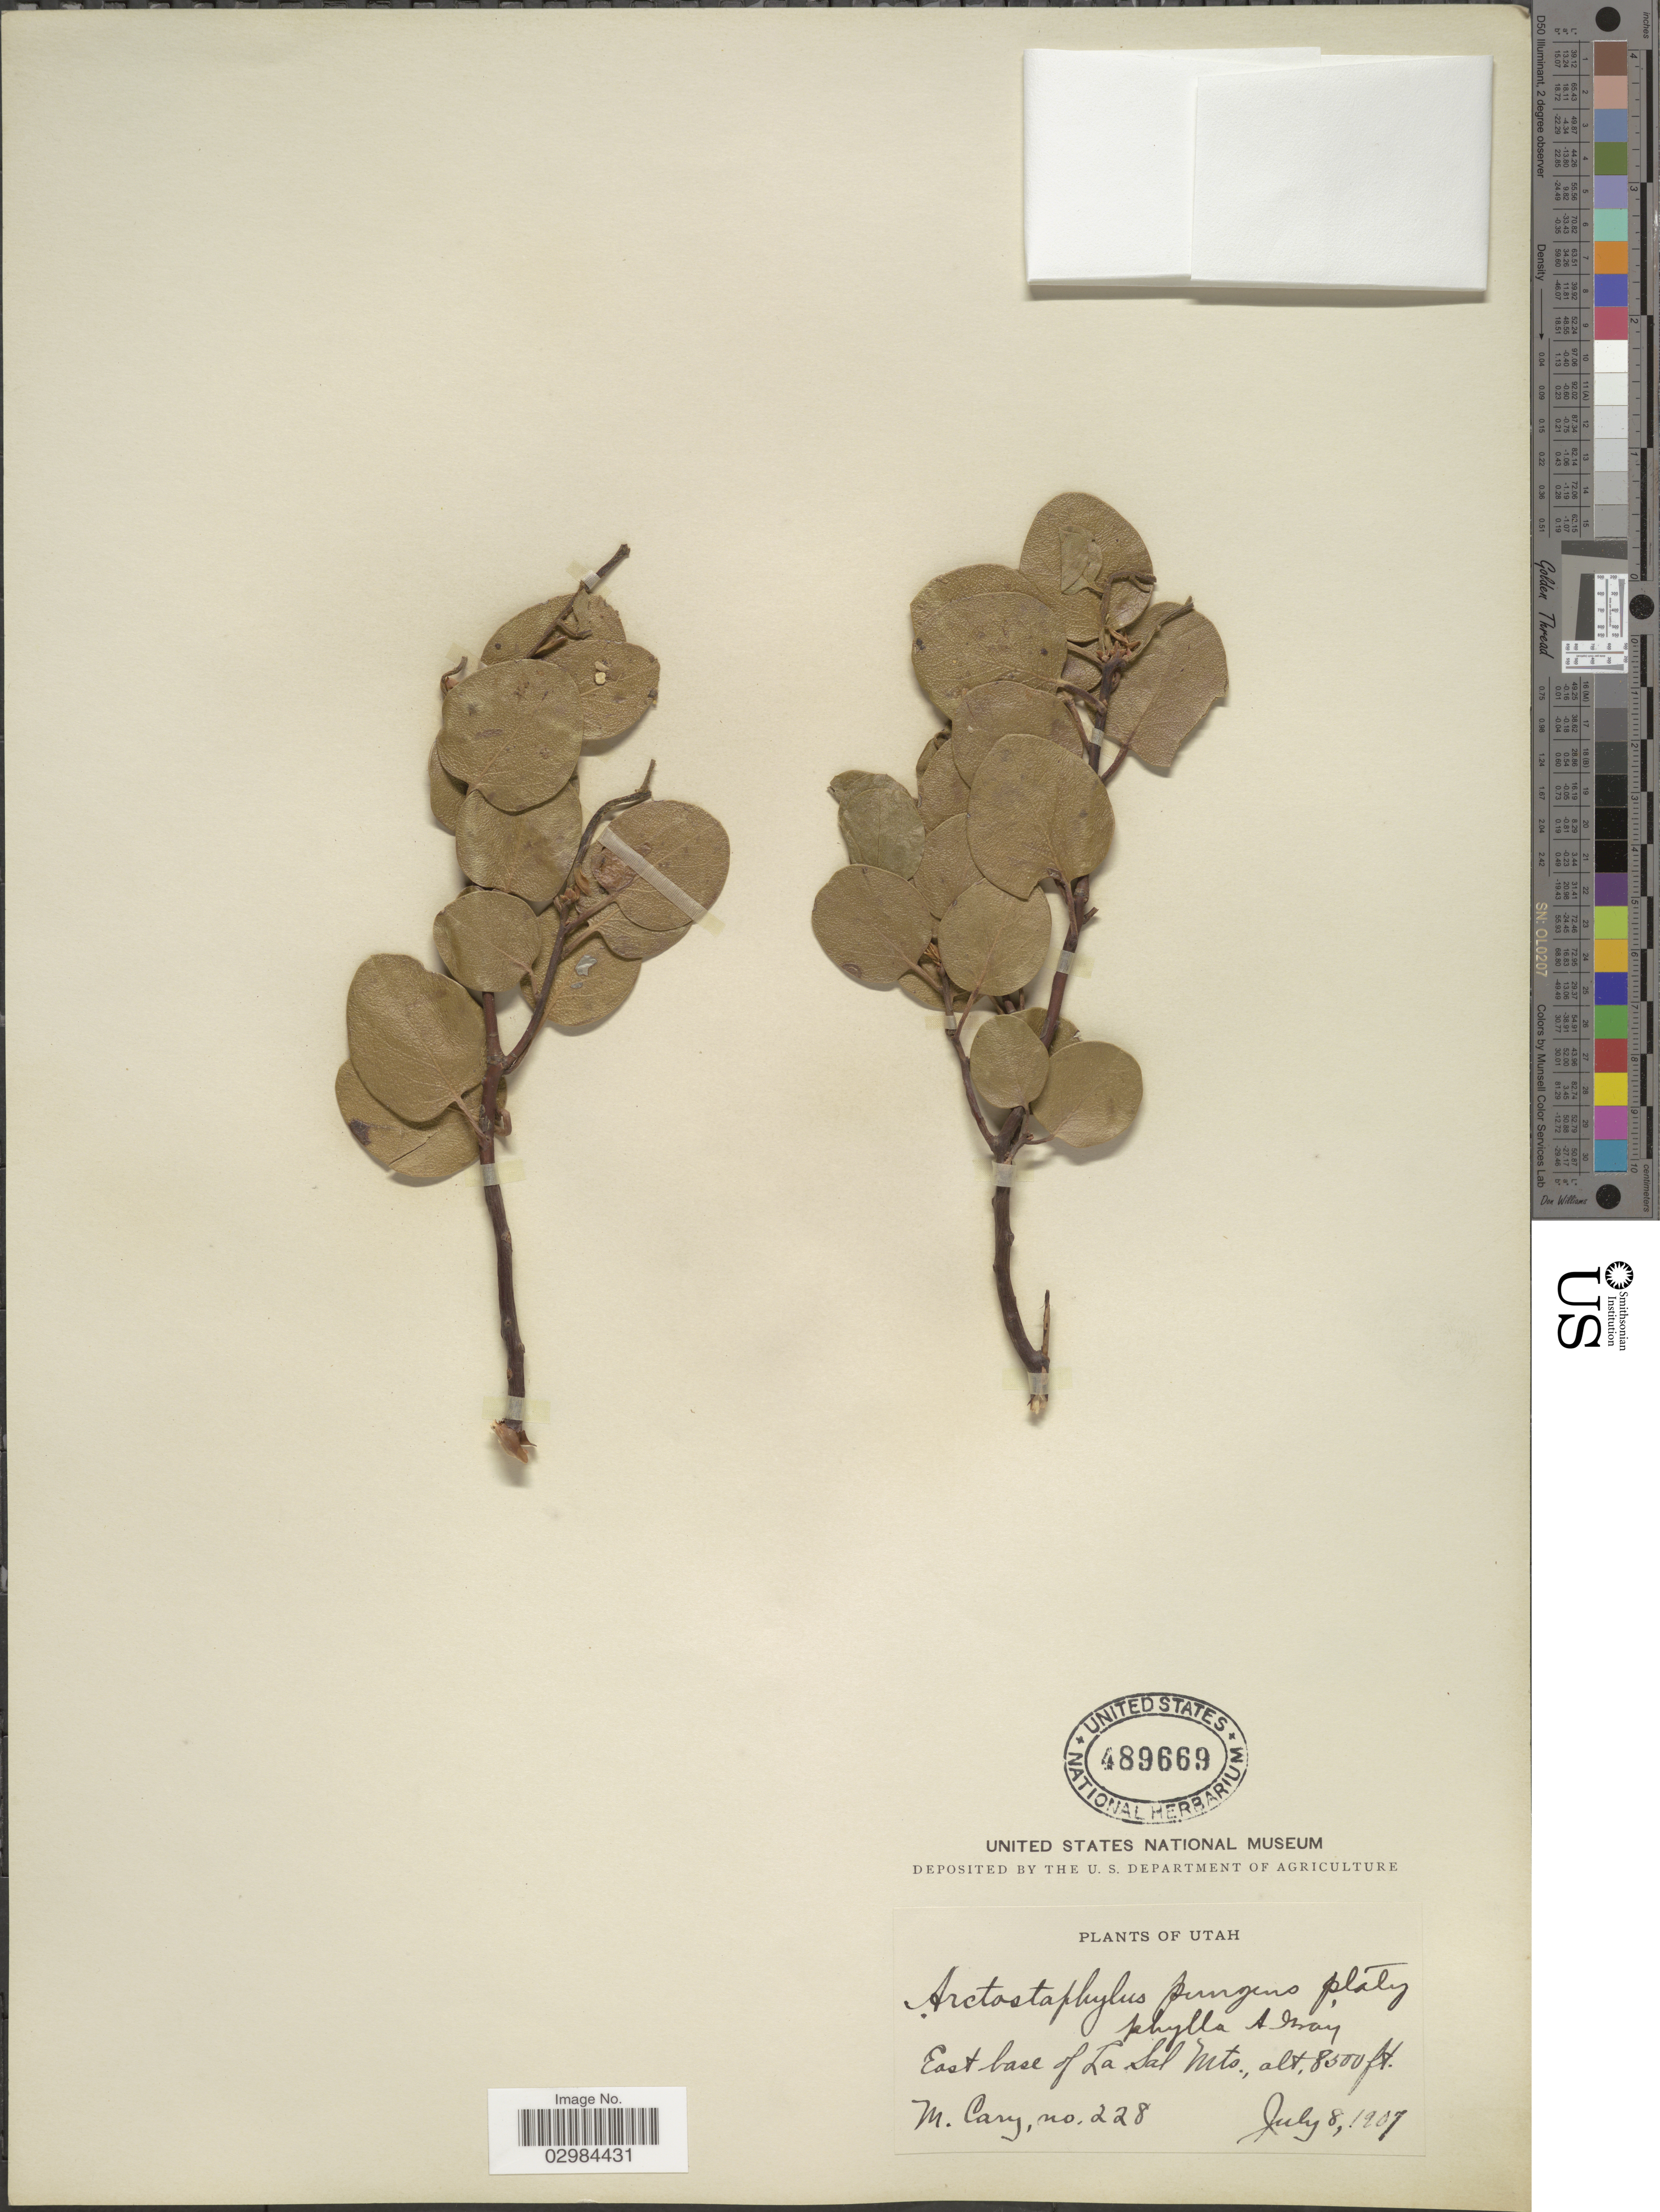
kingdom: Plantae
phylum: Tracheophyta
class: Magnoliopsida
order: Ericales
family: Ericaceae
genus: Arctostaphylos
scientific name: Arctostaphylos platyphylla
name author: (A. Gray) Kuntze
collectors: M. Cary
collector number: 228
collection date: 1907-07-08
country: United States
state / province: Utah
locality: East base of La Sal Mts.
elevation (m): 2591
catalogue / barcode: US 489669